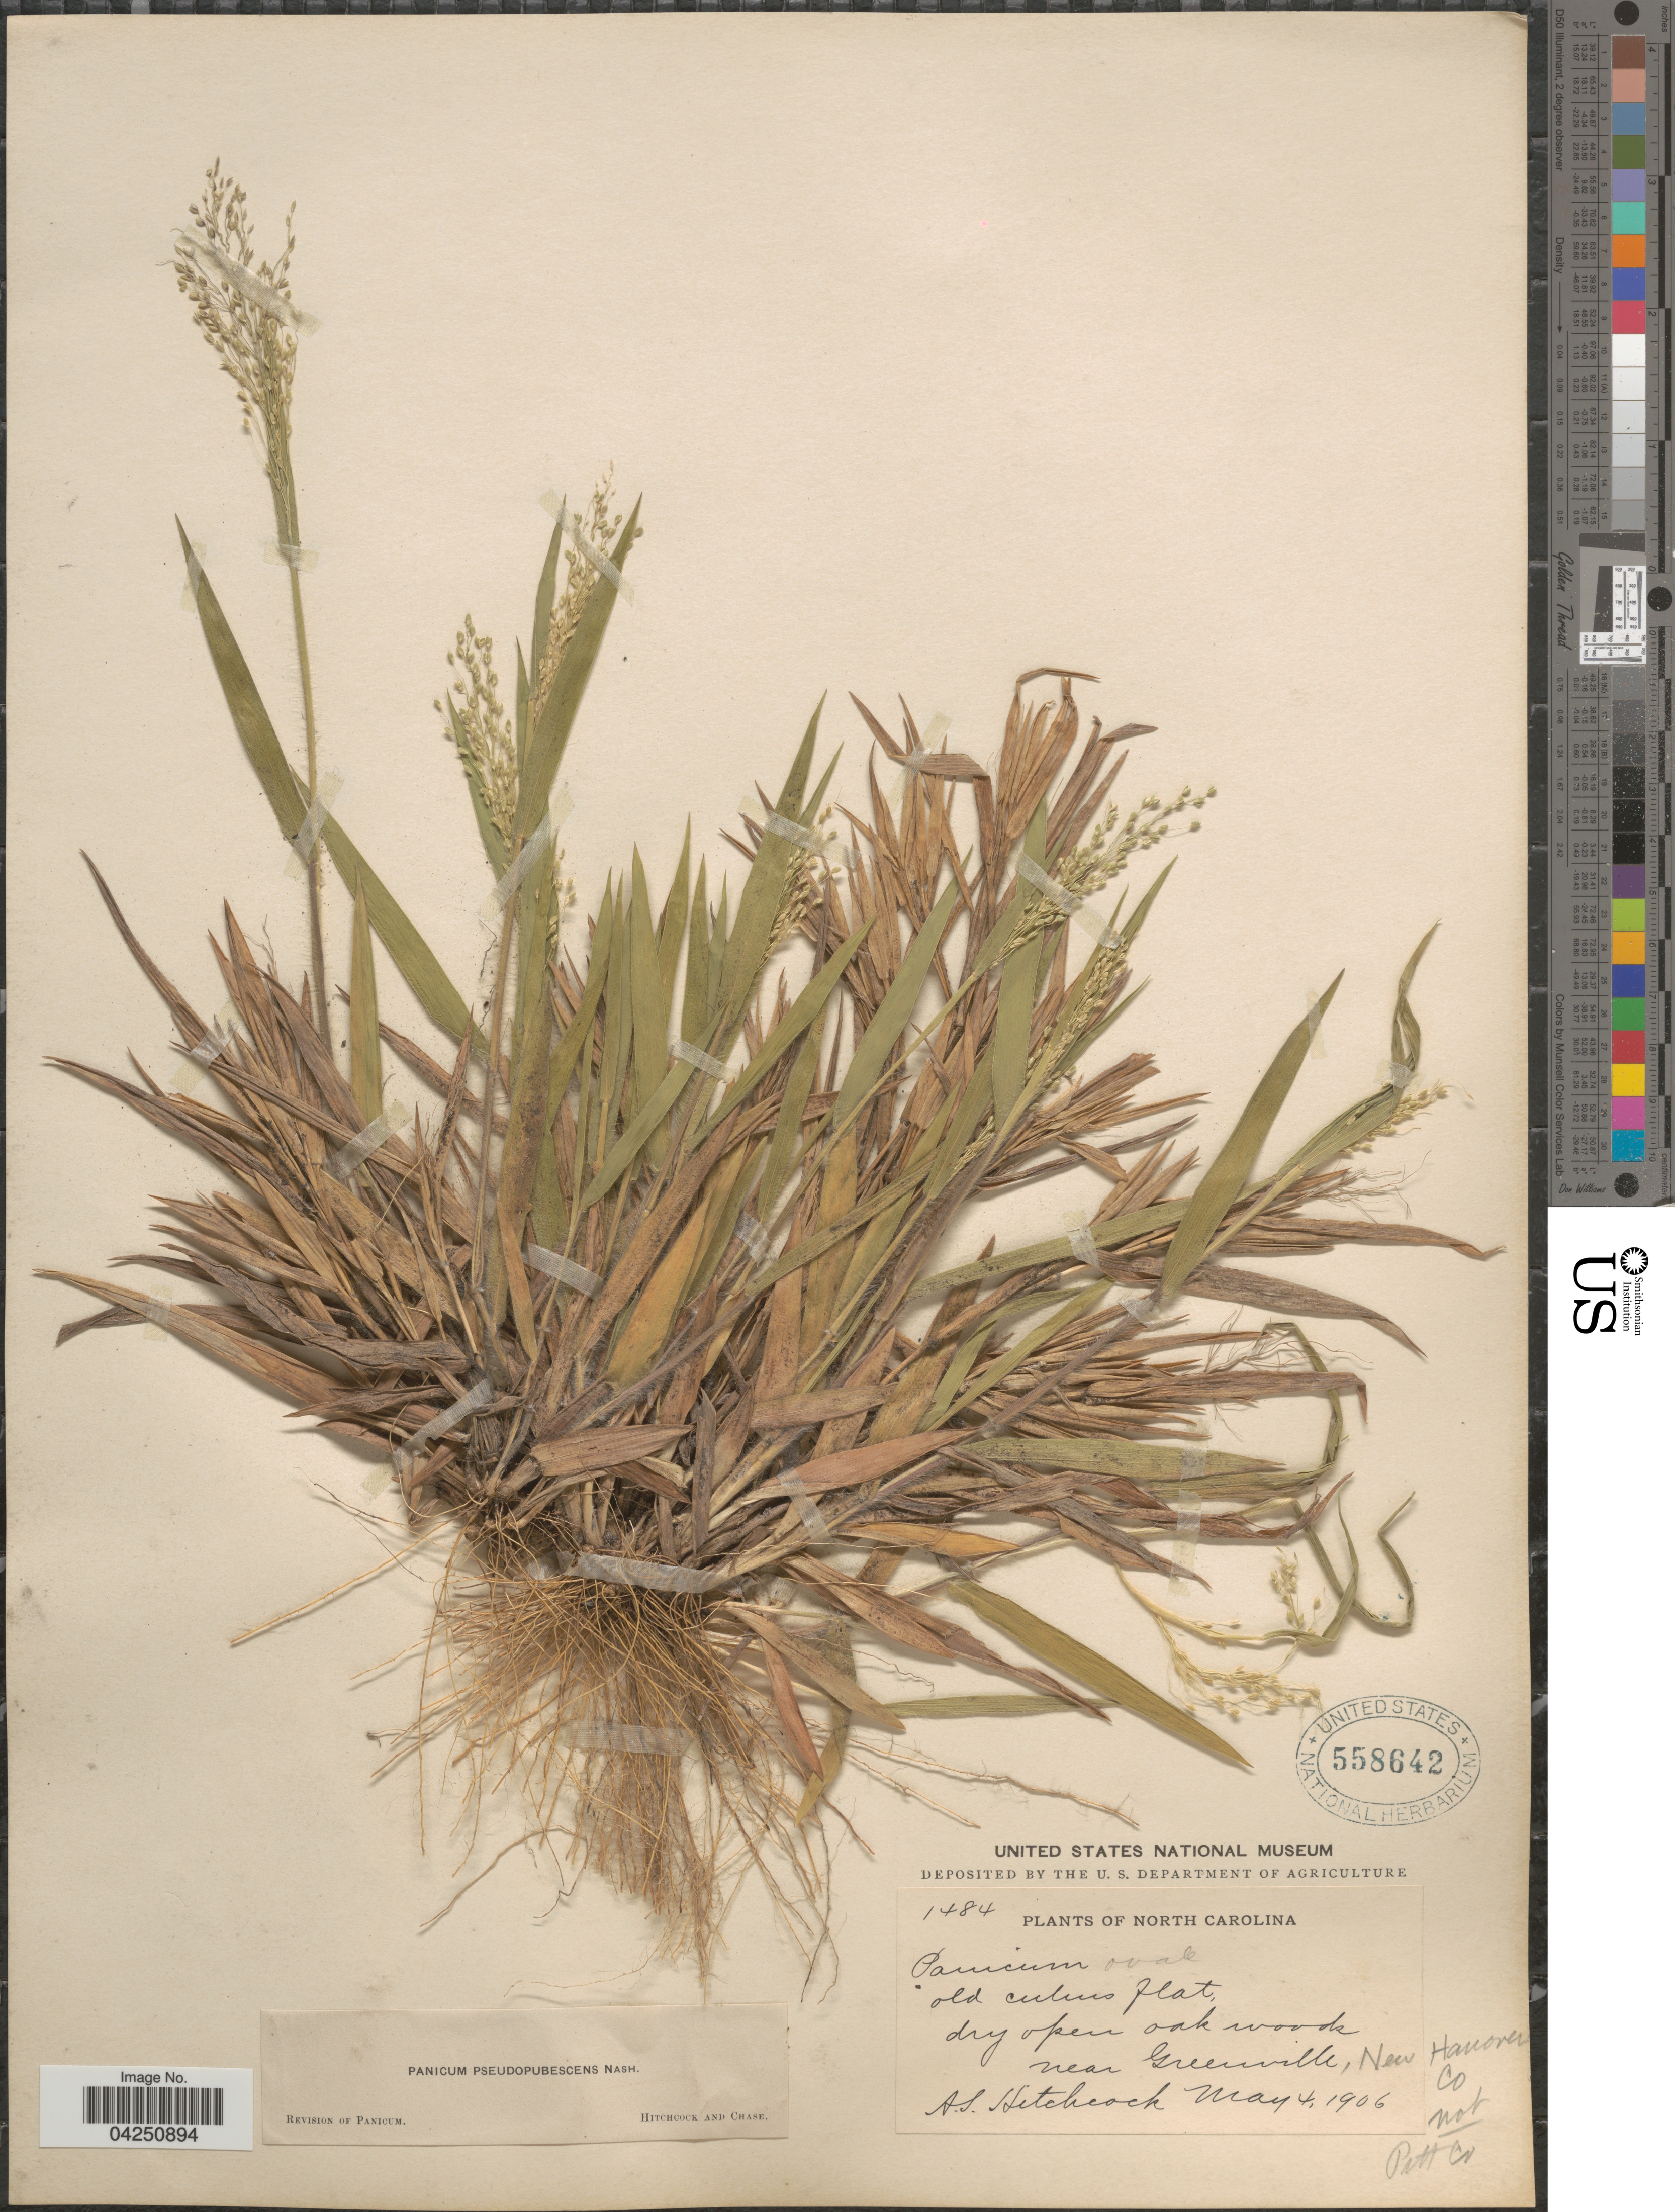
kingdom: Plantae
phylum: Tracheophyta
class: Liliopsida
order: Poales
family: Poaceae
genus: Dichanthelium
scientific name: Dichanthelium acuminatum var. acuminatum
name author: (Sw.) Gould & C.A. Clark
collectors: A. S. Hitchcock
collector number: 1484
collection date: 1906-05-04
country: United States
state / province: North Carolina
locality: Near Greenville, New Hanover Co.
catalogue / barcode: US 558642